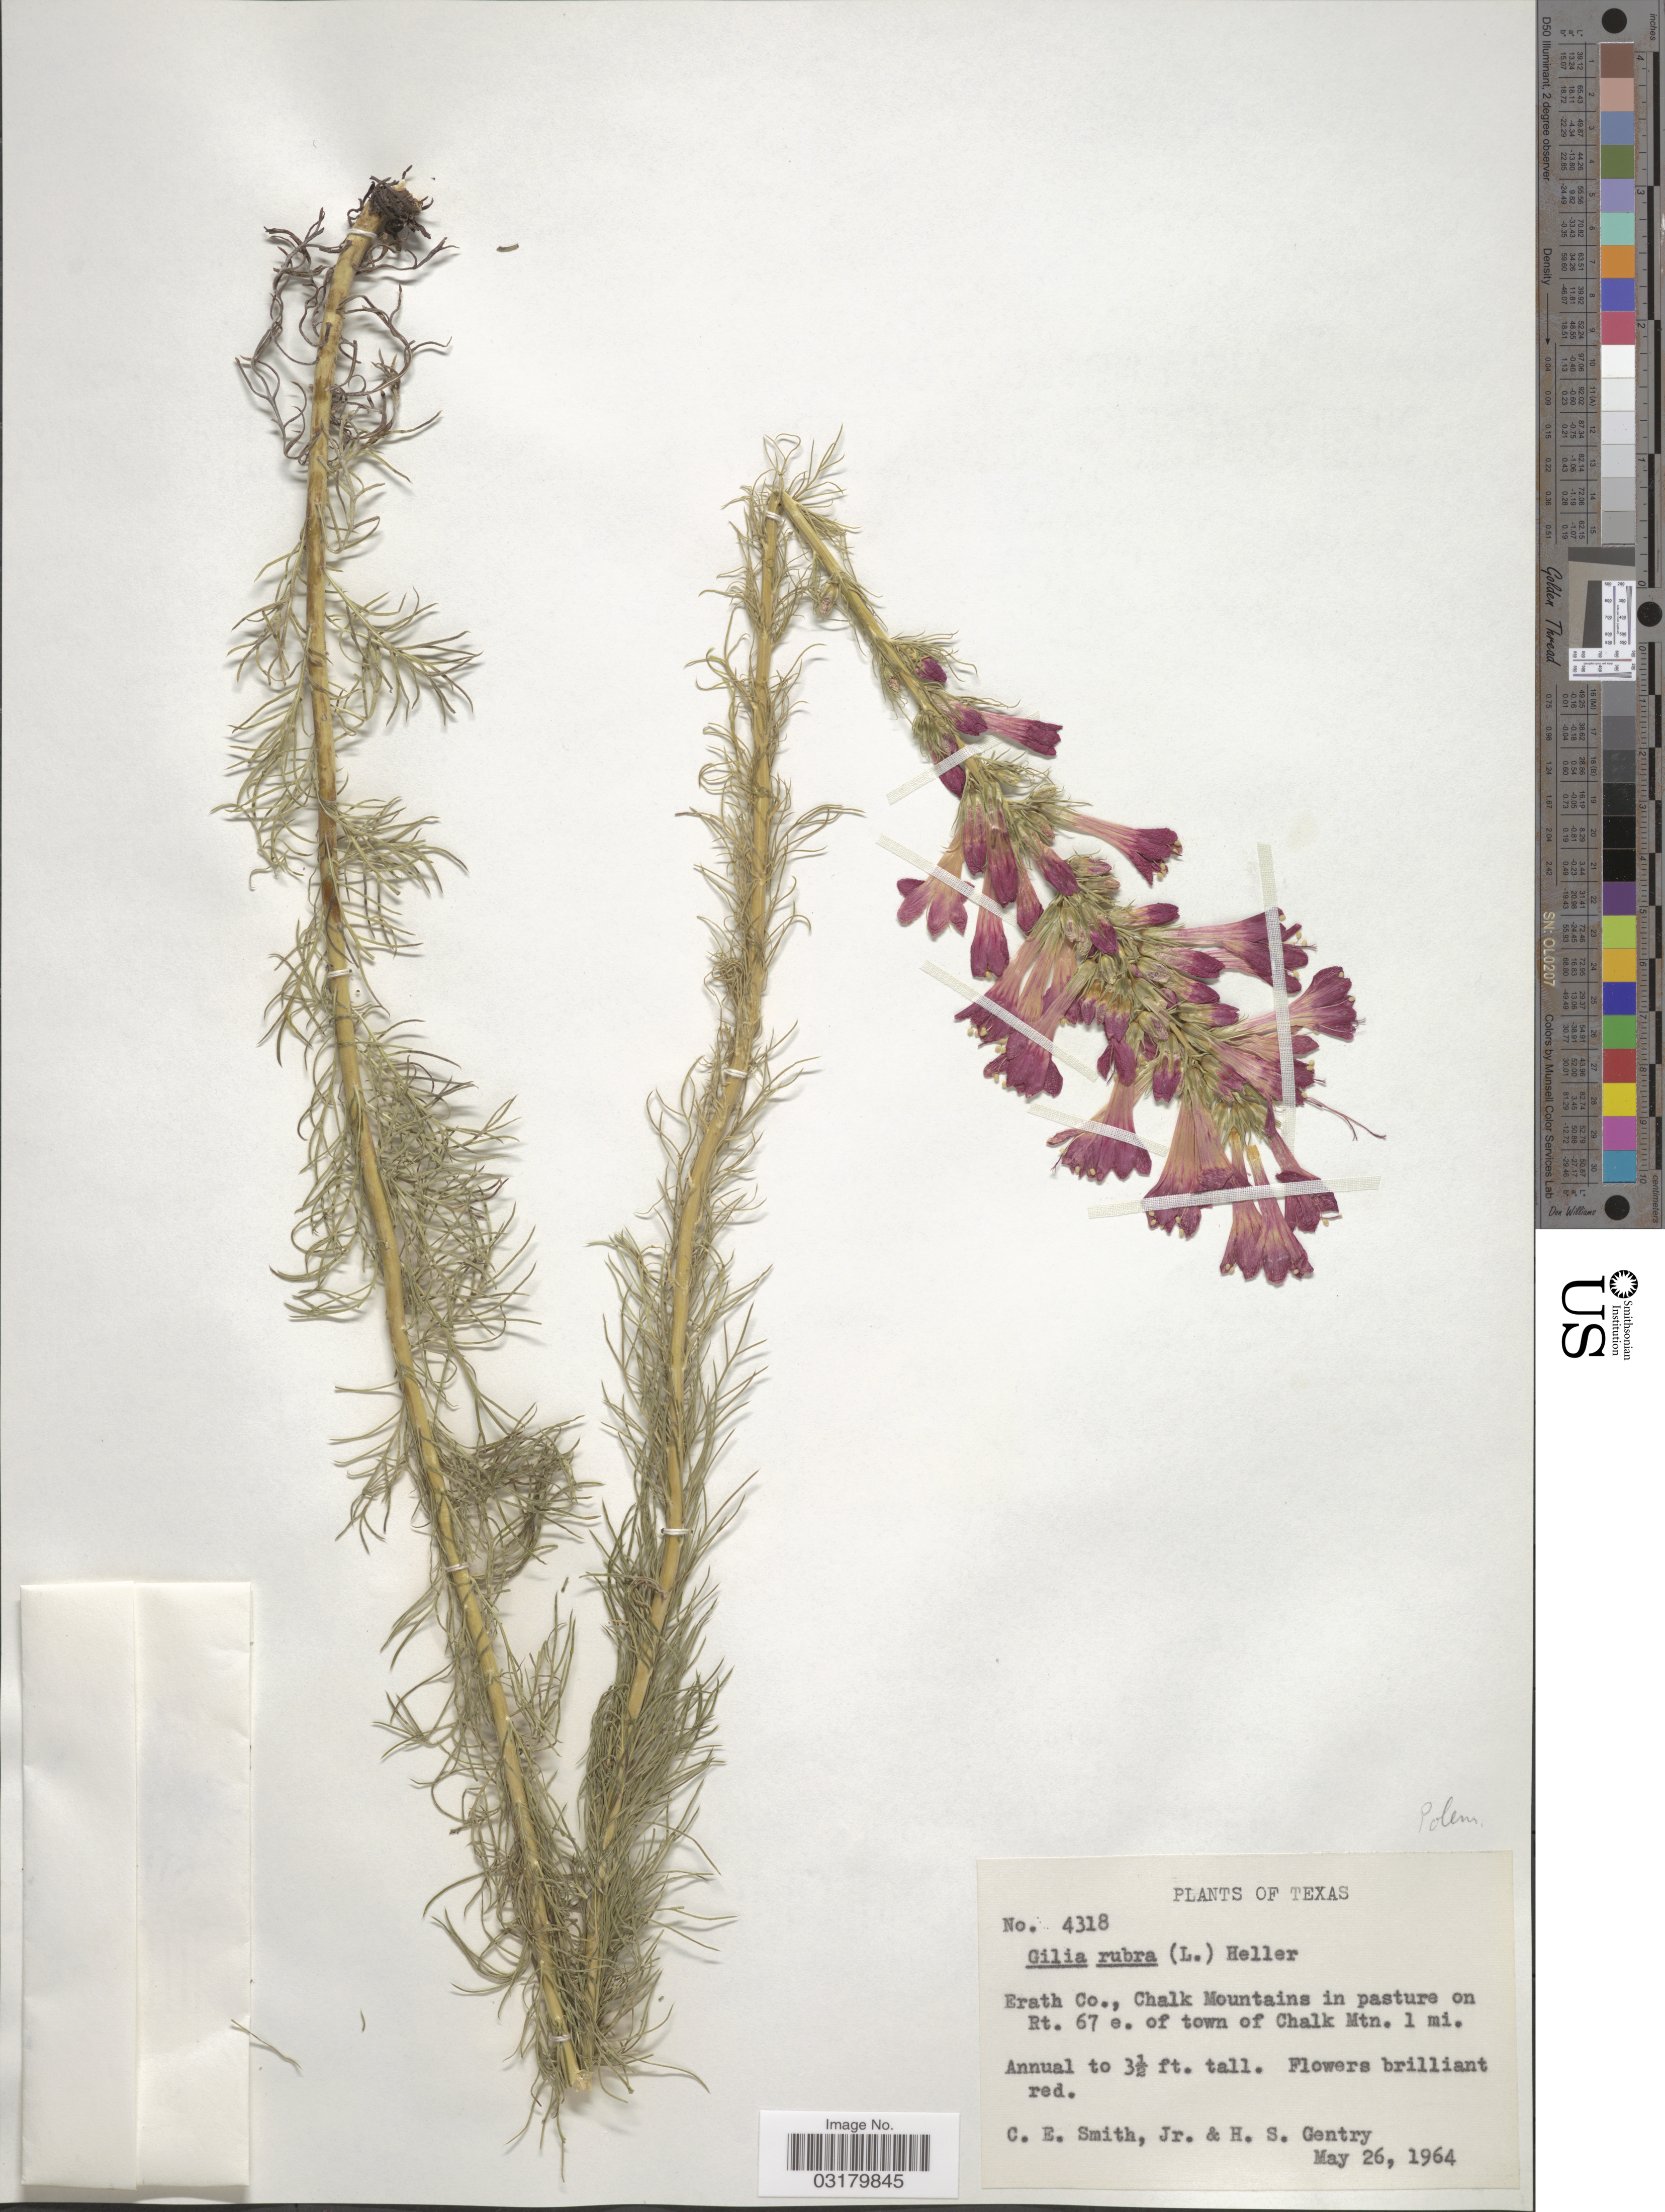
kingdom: Plantae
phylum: Tracheophyta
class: Magnoliopsida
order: Ericales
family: Polemoniaceae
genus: Ipomopsis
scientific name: Ipomopsis rubra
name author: (L.) Wherry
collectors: C. E. Smith Jr. & H. S. Gentry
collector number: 4318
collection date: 1964-05-26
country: United States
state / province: Texas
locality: Erath Co., Chalk Mountains in pasture on Rt. 67 e. of town of Chalk Mtn. 1 mi.